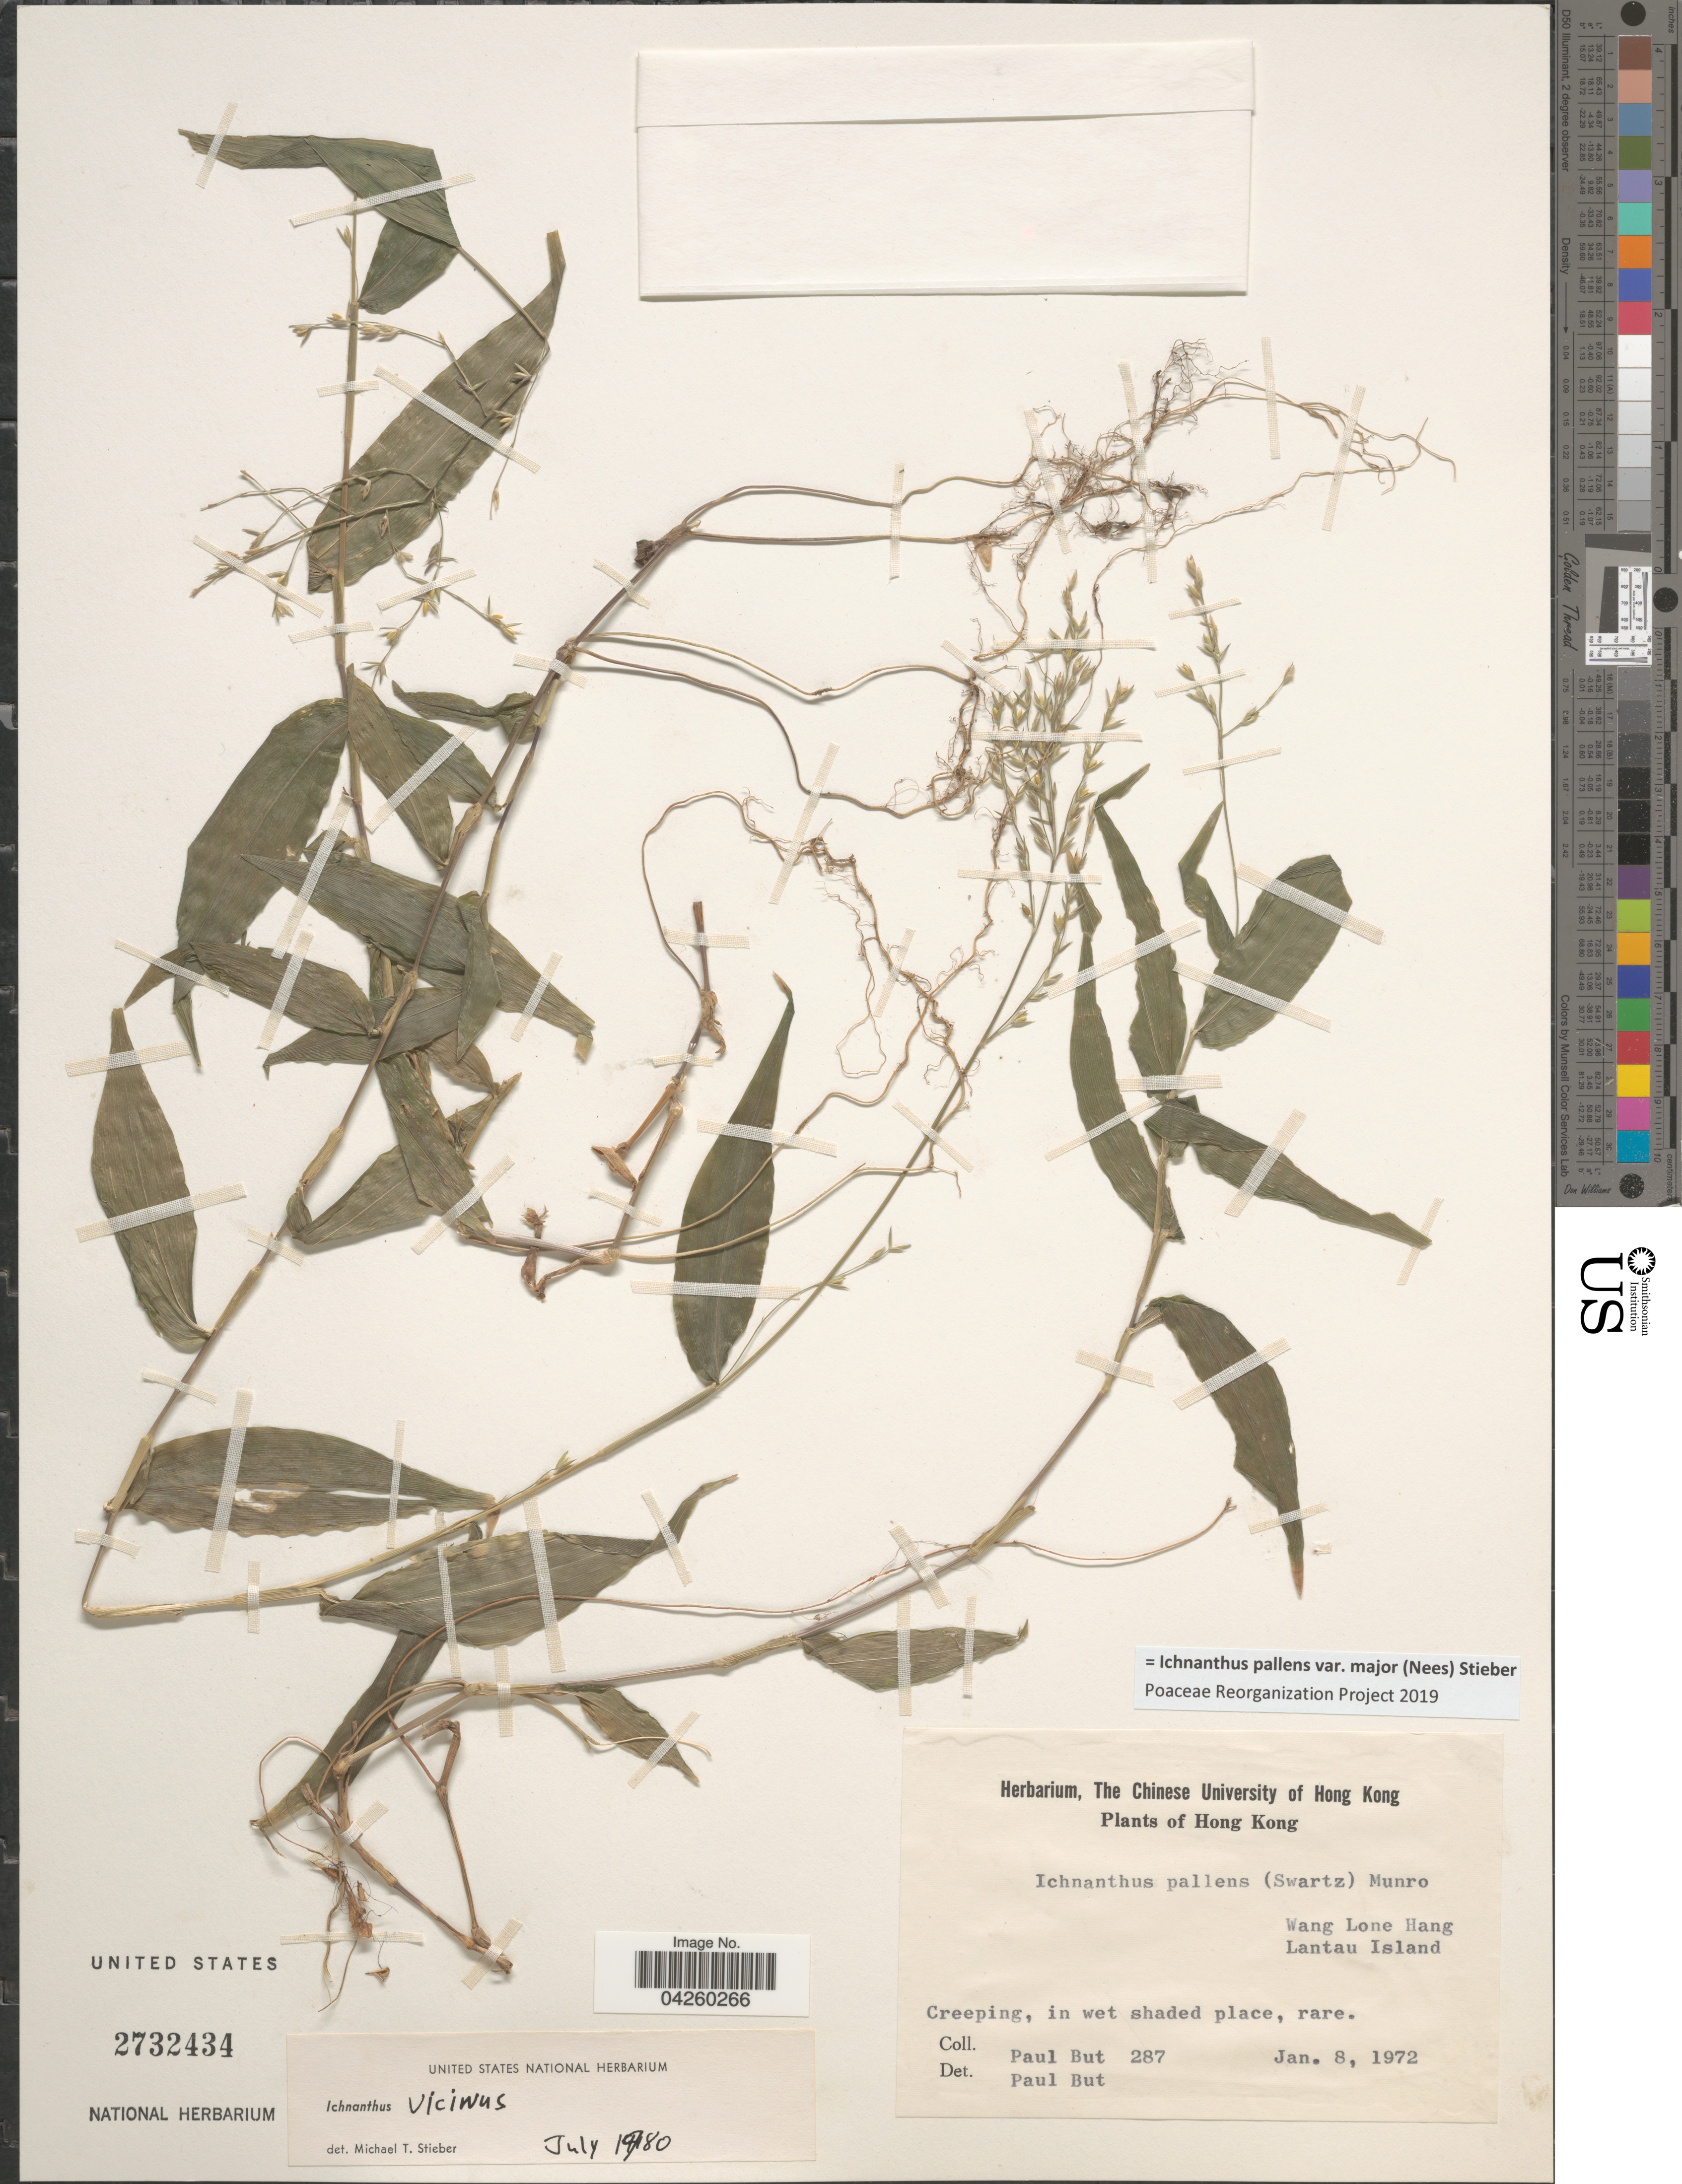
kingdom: Plantae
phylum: Tracheophyta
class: Liliopsida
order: Poales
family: Poaceae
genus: Ichnanthus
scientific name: Ichnanthus pallens var. major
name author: (Nees) Stieber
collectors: P. But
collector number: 287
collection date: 1972-01-08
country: China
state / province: Hong Kong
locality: Wang Long Hang. Lantau Island.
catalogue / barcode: US 2732434